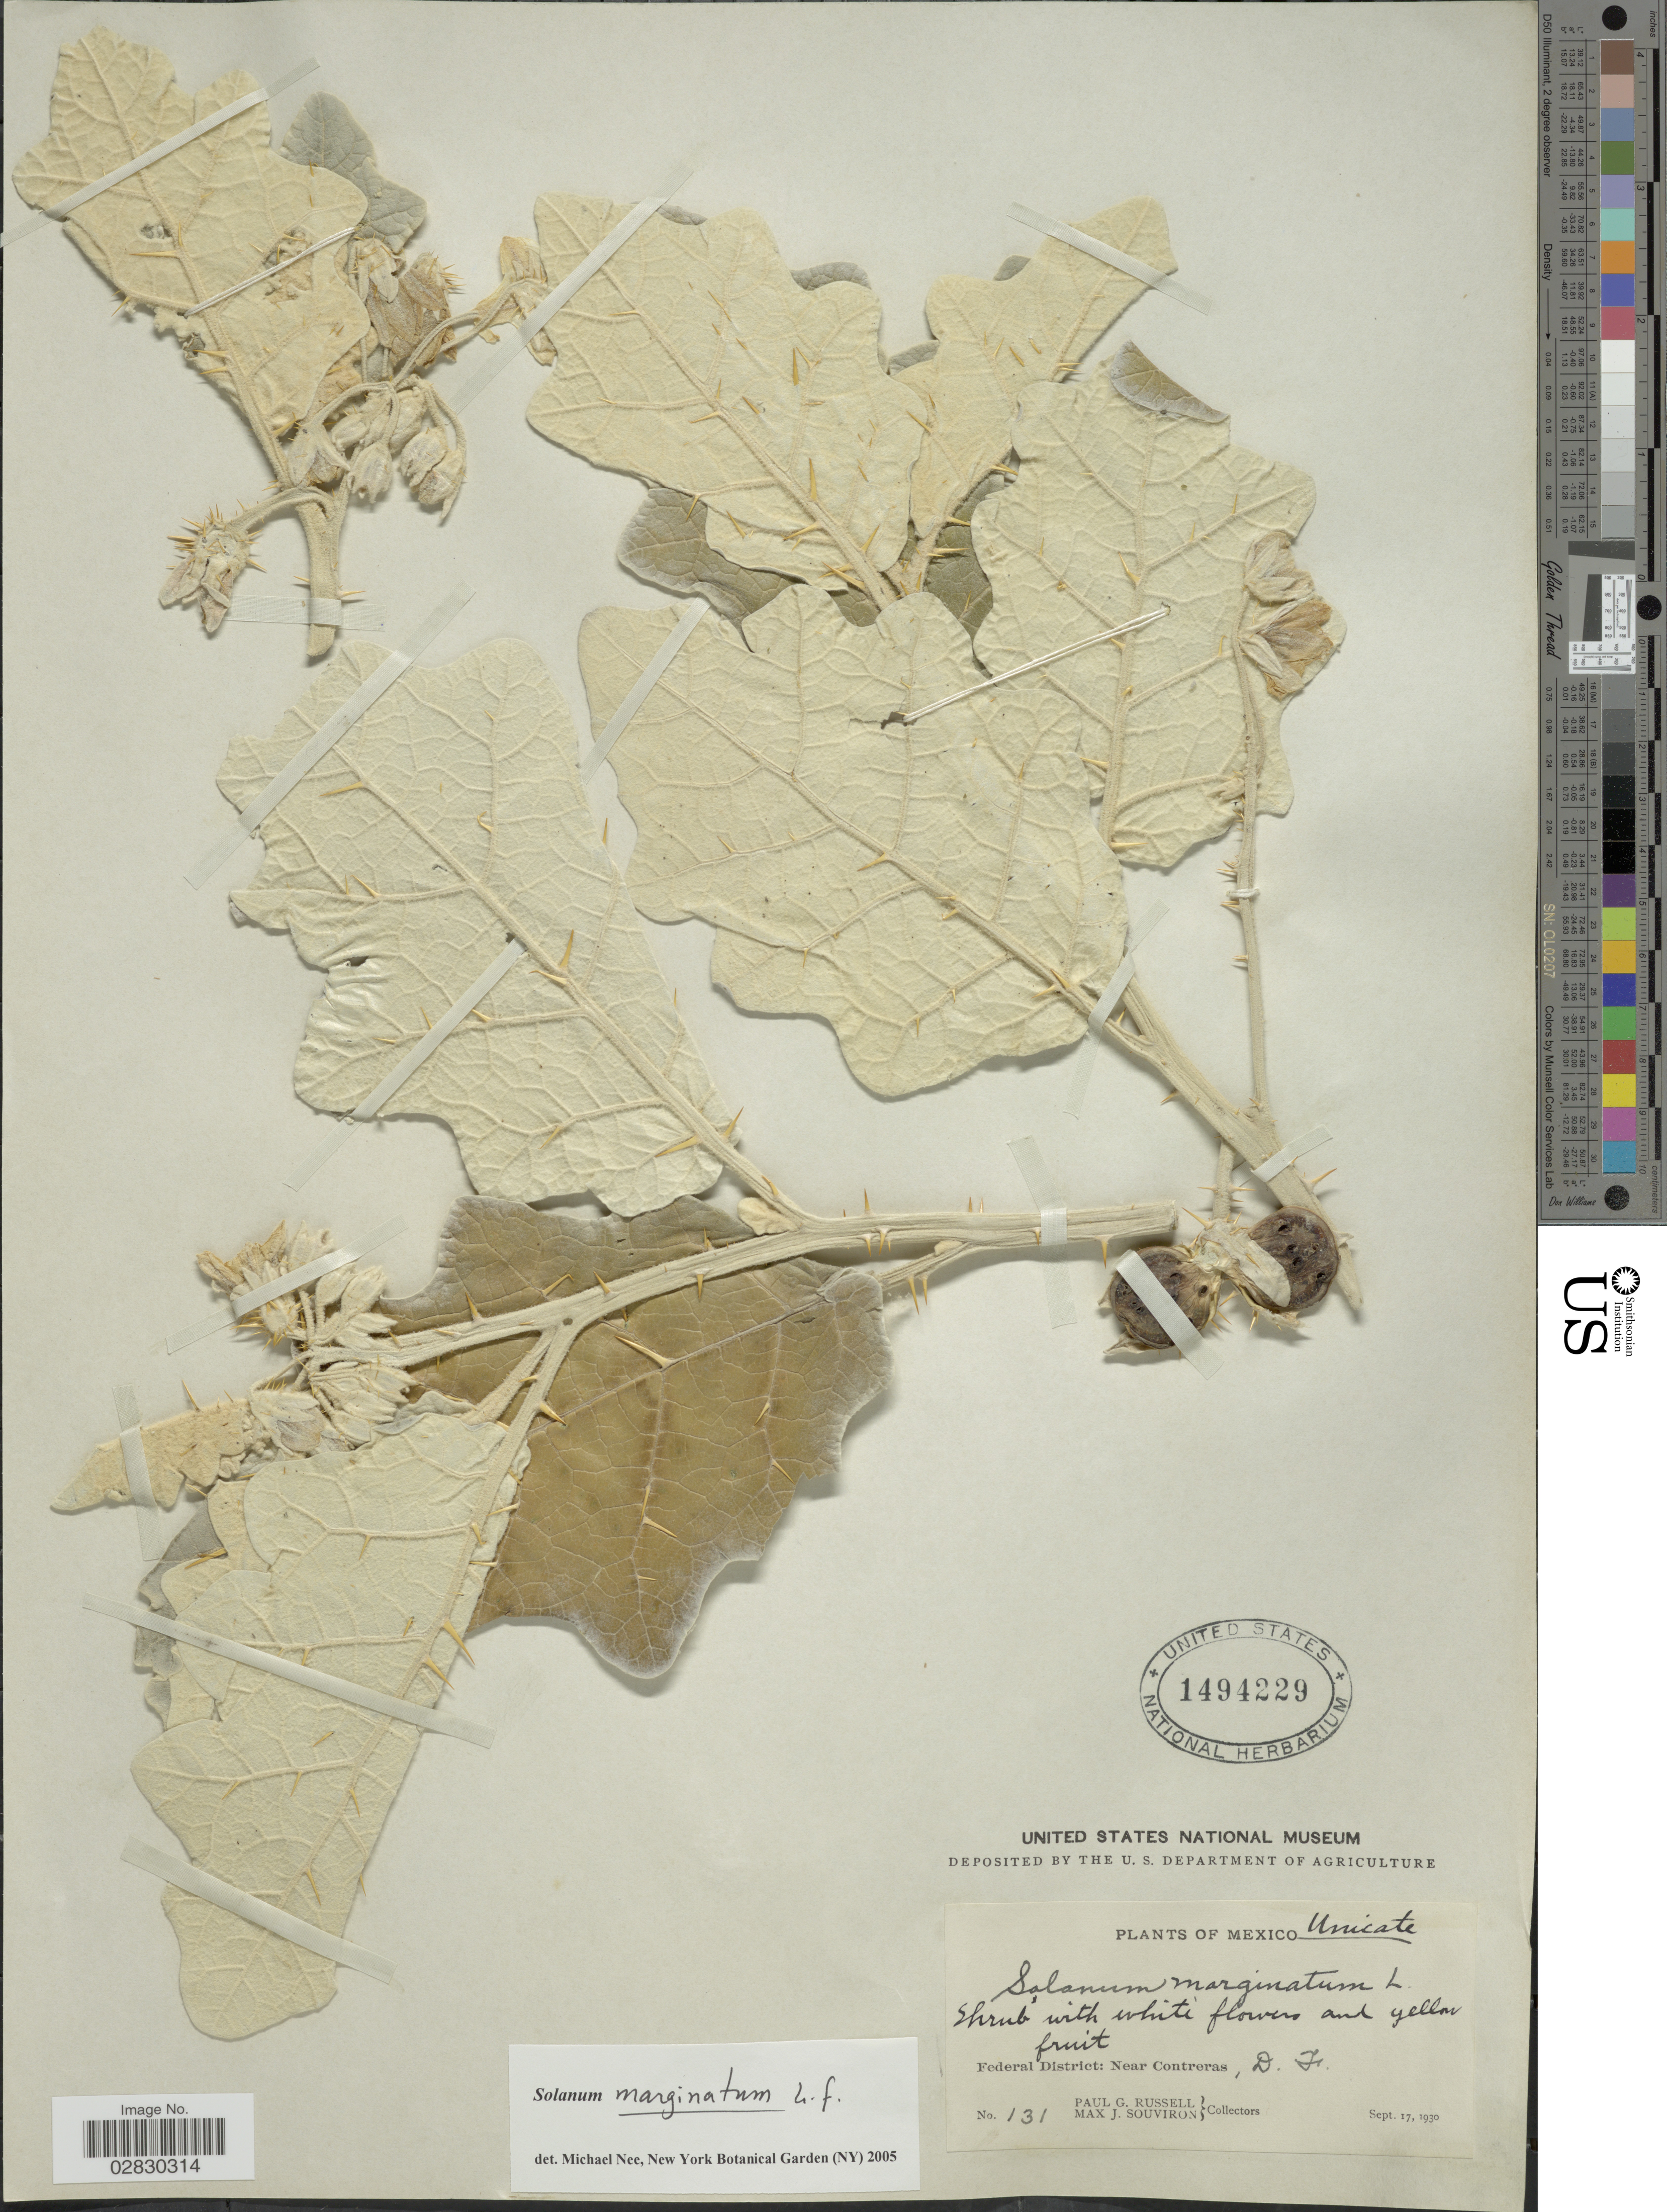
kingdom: Plantae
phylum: Tracheophyta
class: Magnoliopsida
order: Solanales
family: Solanaceae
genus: Solanum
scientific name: Solanum marginatum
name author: L. f.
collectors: P. G. Russell & M. J. Souviron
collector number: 131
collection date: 1930-09-17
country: Mexico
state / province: Distrito Federal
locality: Federal District: Near Contreras, D. F.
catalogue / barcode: US 1494229